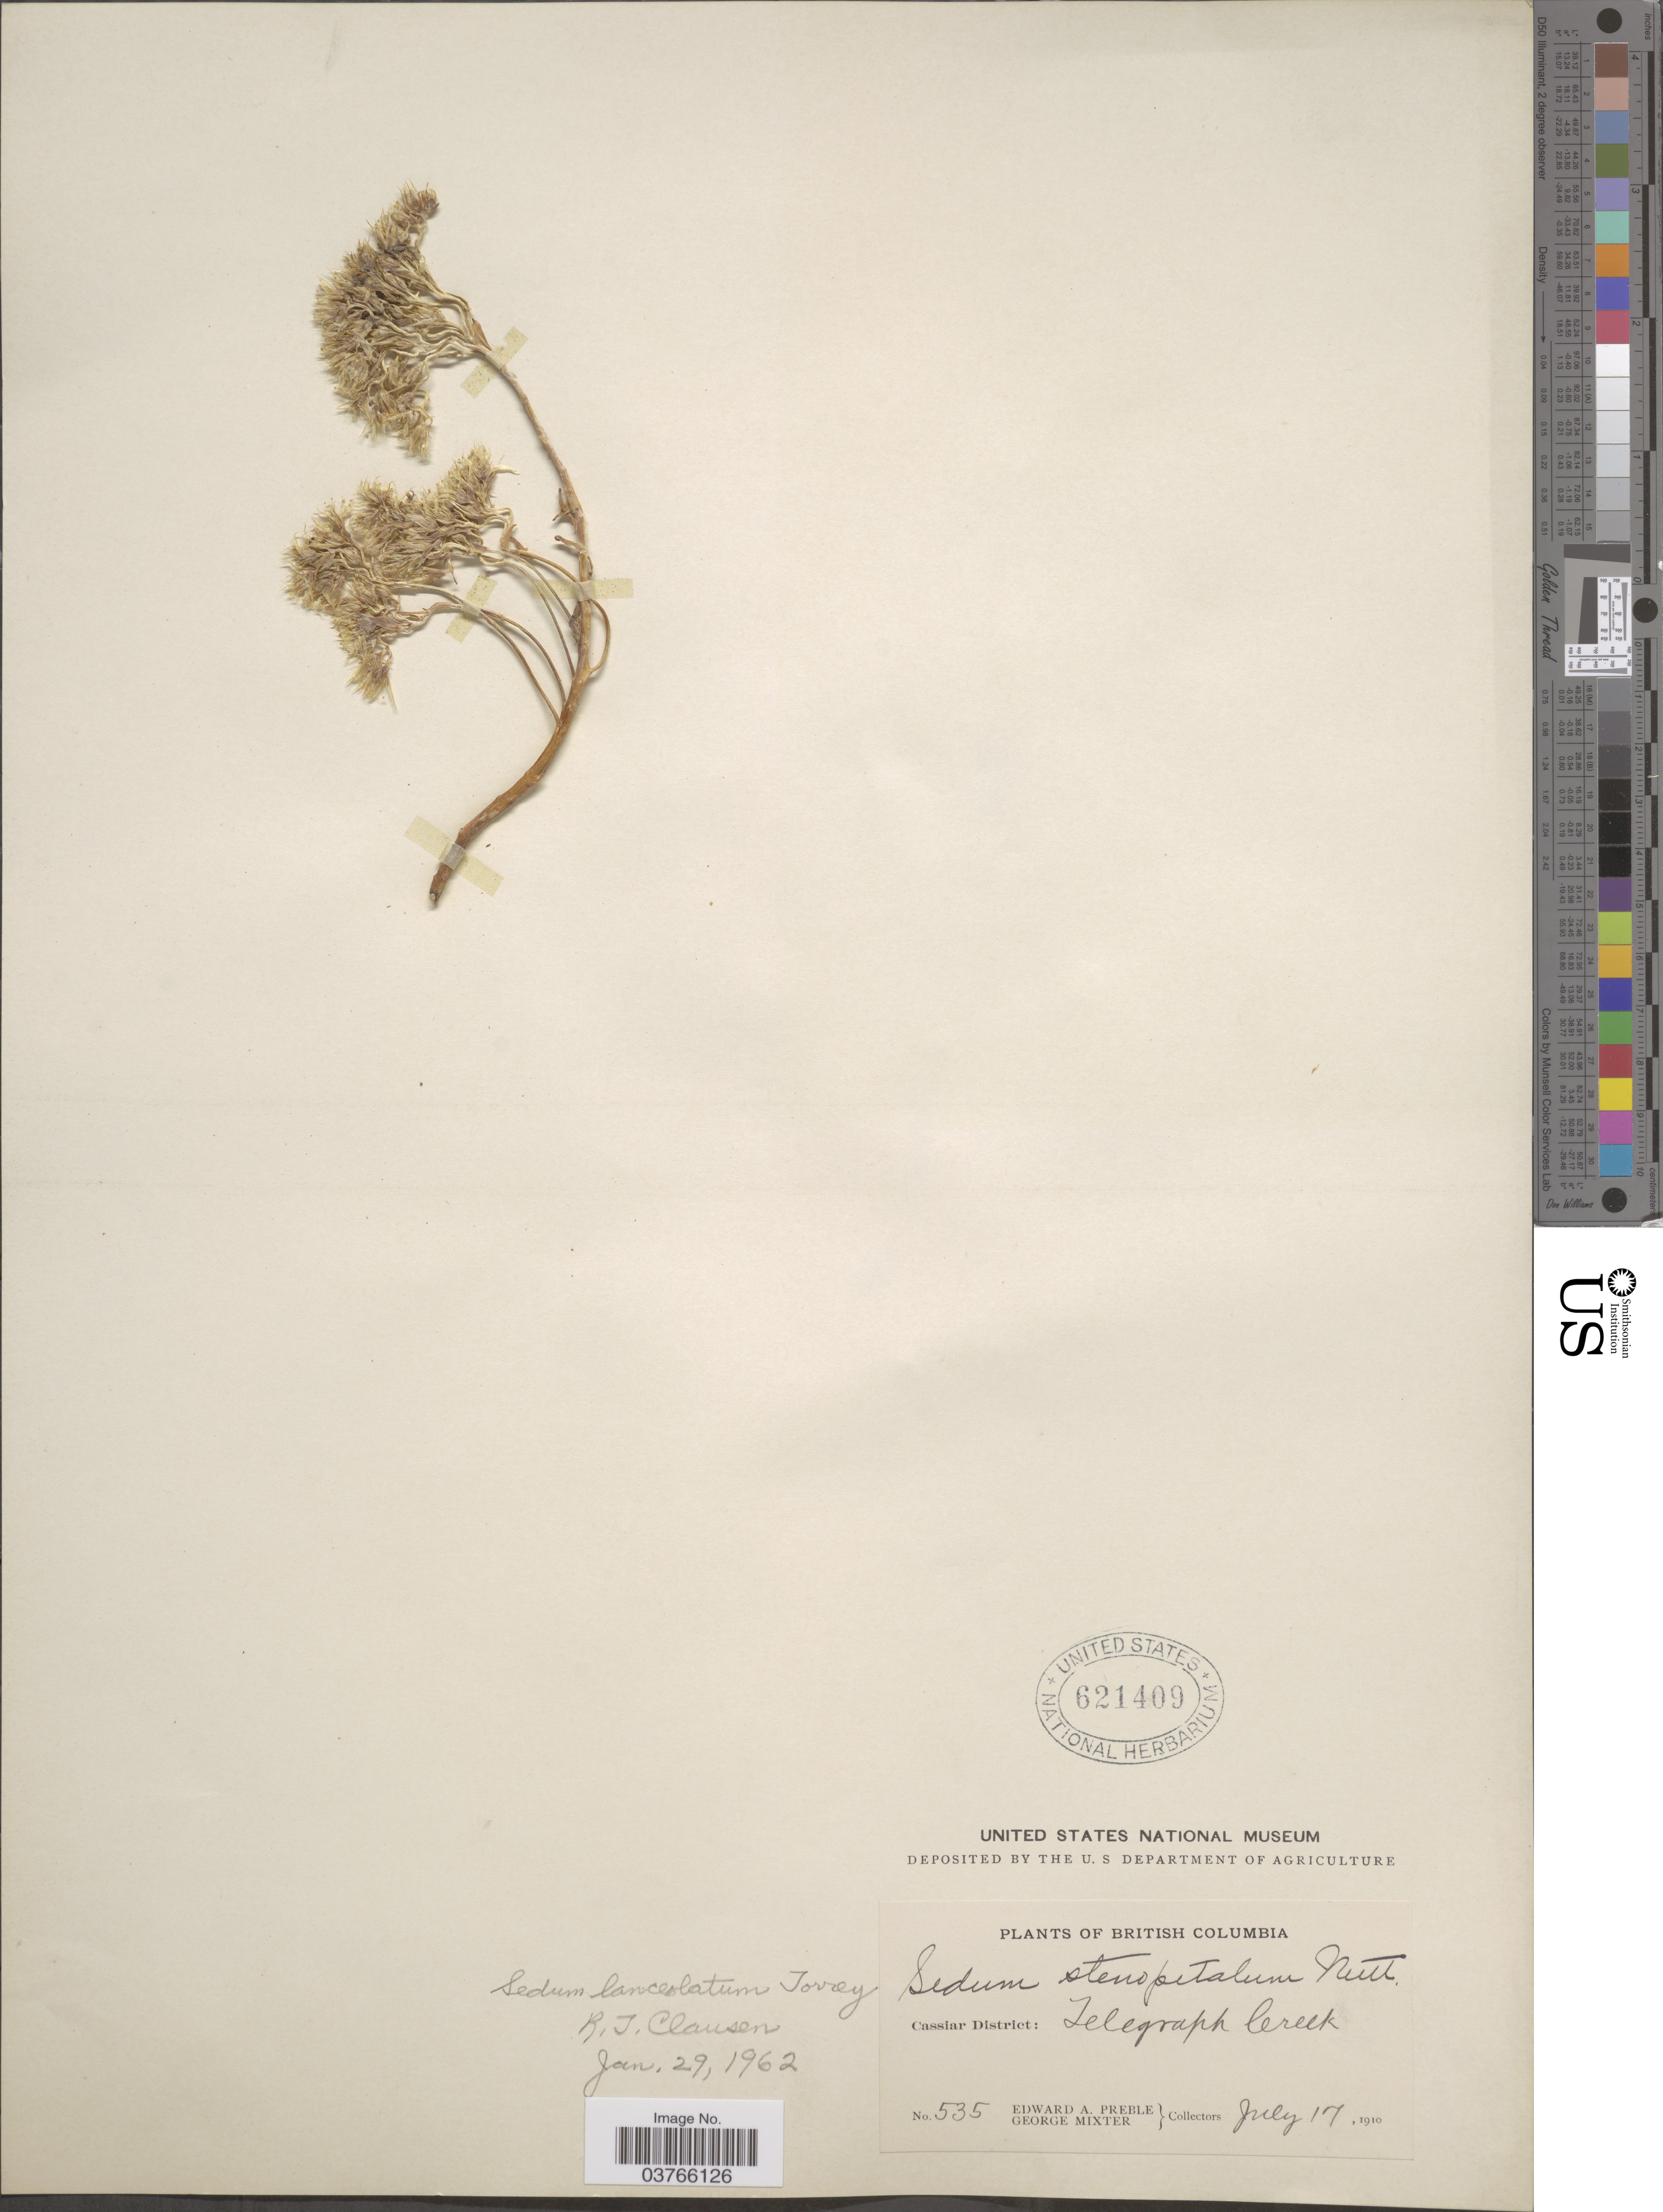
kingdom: Plantae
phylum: Tracheophyta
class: Magnoliopsida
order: Saxifragales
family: Crassulaceae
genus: Sedum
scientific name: Sedum lanceolatum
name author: Torr.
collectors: E. Preble & G. Mixter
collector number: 535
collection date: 1910-07-17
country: Canada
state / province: British Columbia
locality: Cassiar District: Telegraph Creek.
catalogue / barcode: US 621409